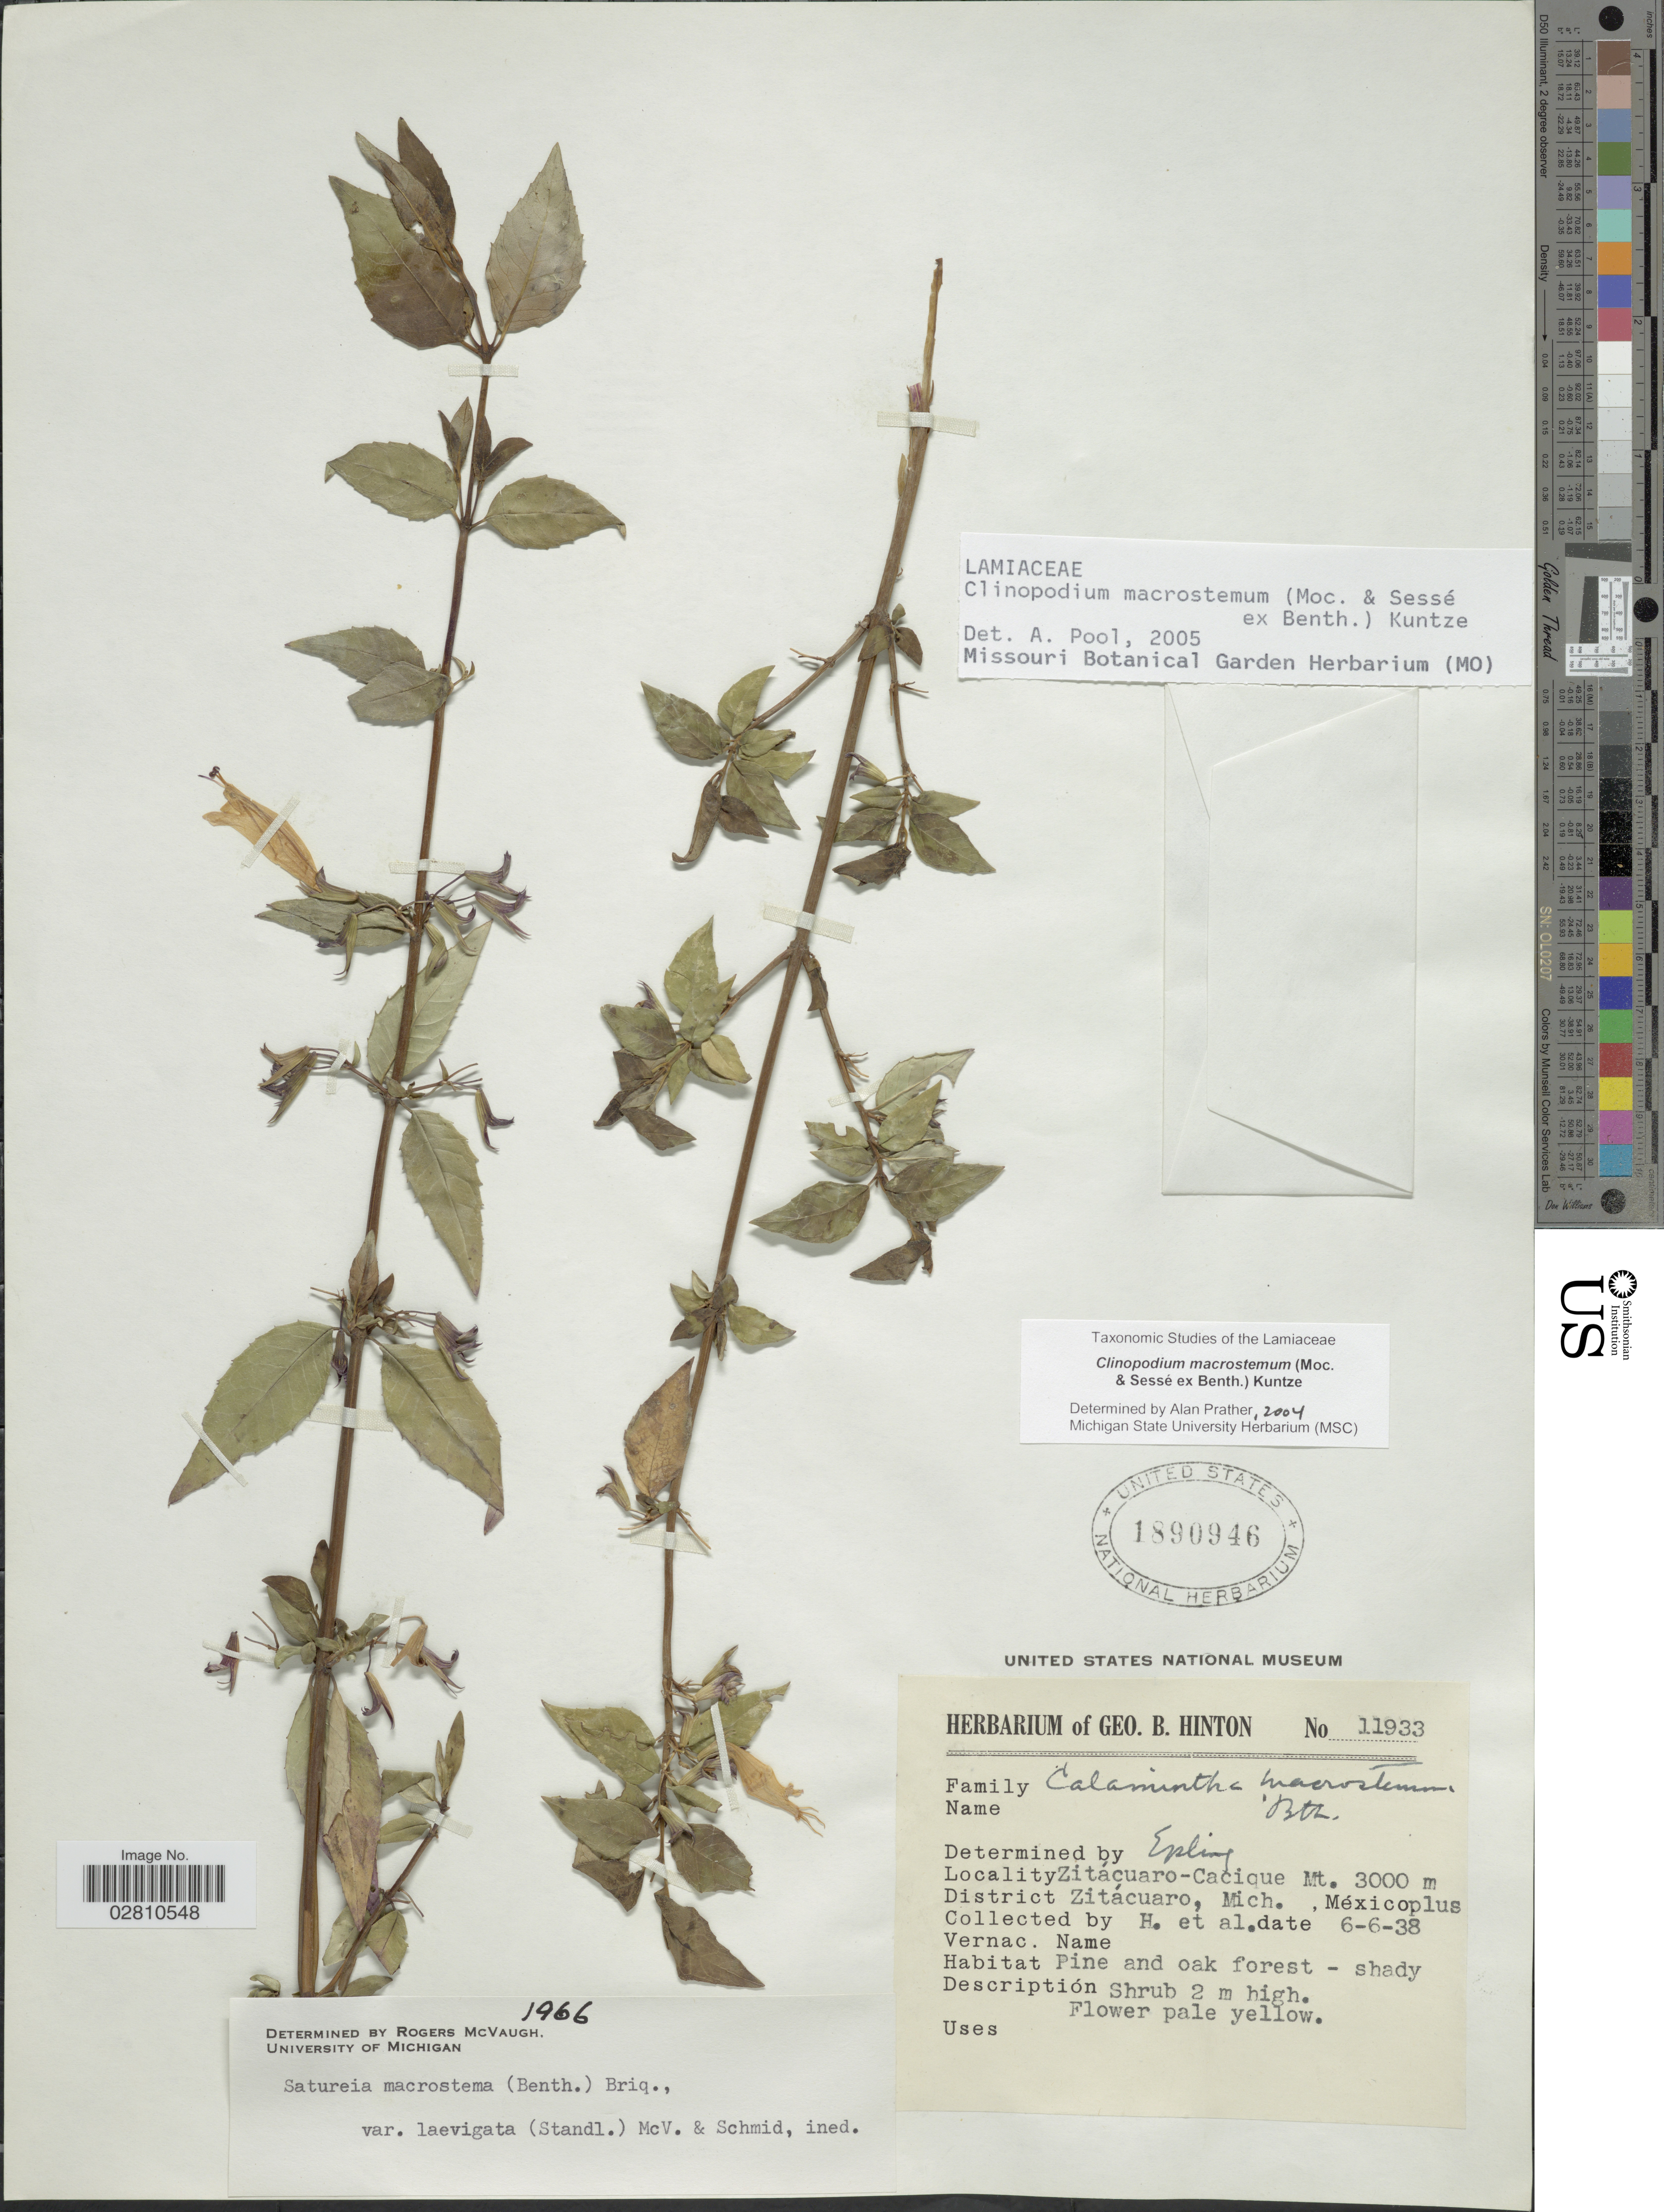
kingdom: Plantae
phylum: Tracheophyta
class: Magnoliopsida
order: Lamiales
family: Lamiaceae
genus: Clinopodium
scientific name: Clinopodium macrostemum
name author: (Moc. & Sessé ex Benth.) Kuntze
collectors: G. B. Hinton & et al.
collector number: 11933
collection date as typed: Transcribed d/m/y: 6/6/38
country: Mexico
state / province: Michoacán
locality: Zitácuaro-Cacique Mt., District Zitácuaro, Mich.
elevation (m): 3000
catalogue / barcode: US 1890946